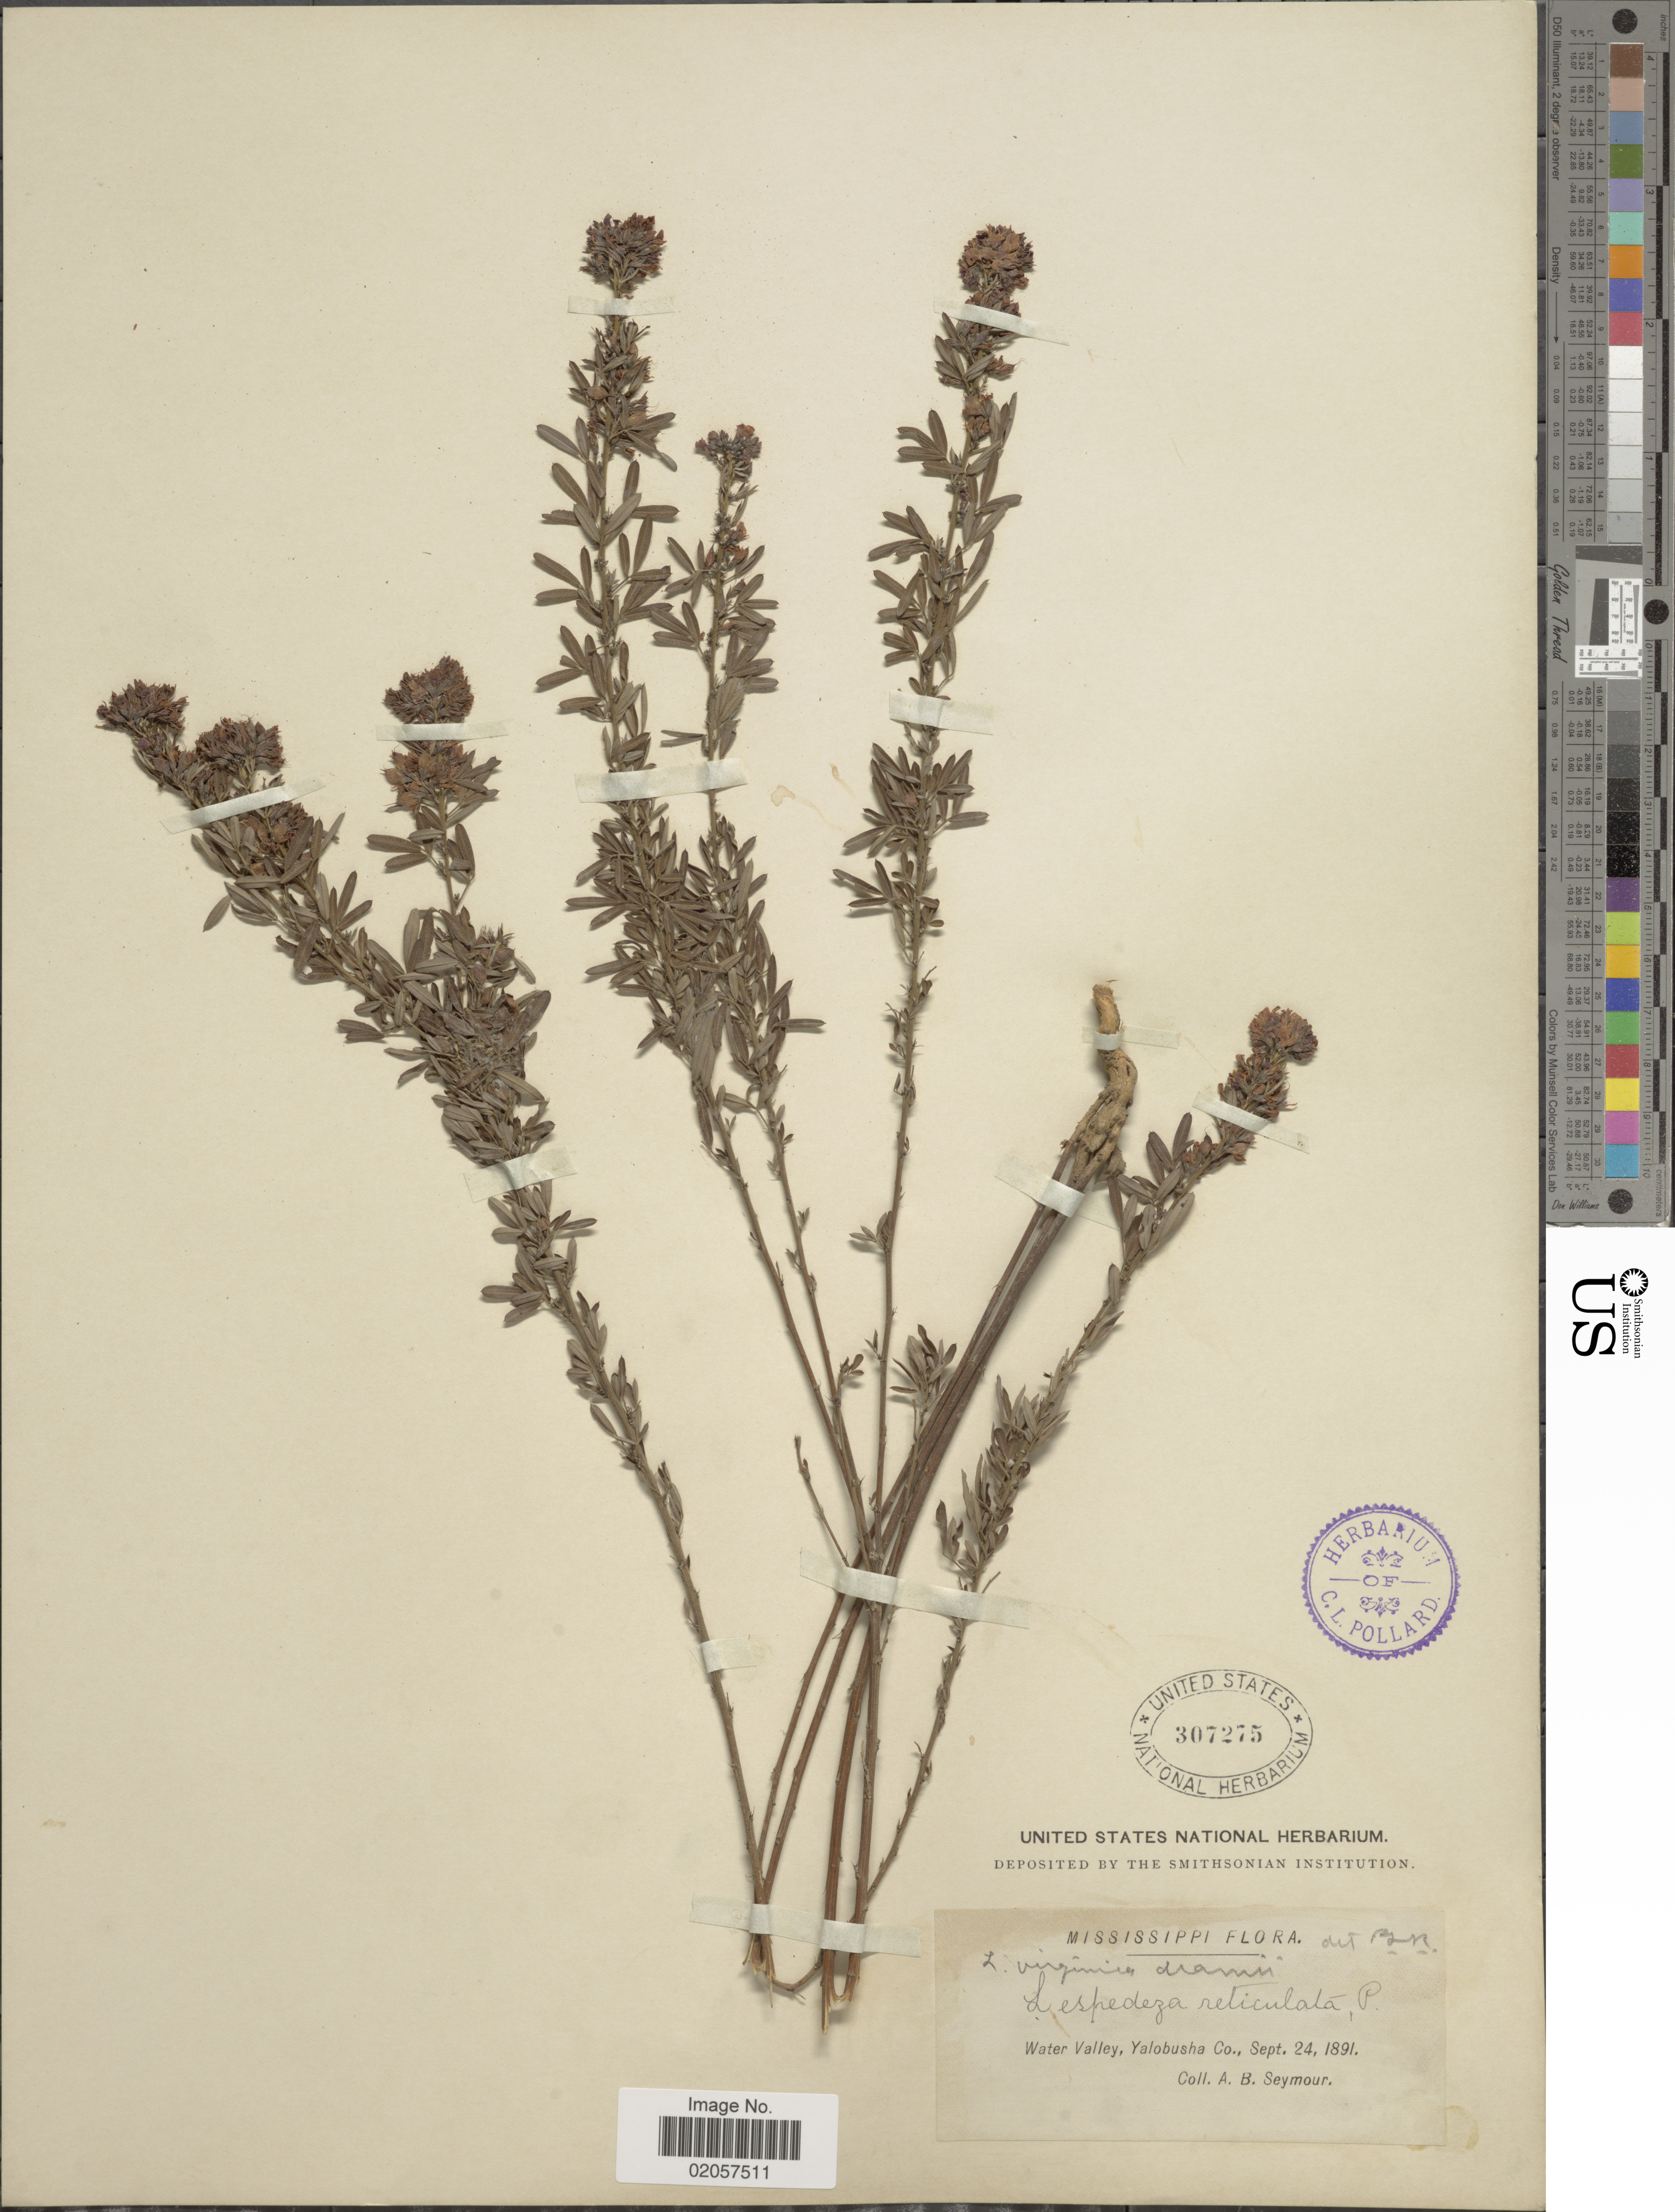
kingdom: Plantae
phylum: Tracheophyta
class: Magnoliopsida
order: Fabales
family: Fabaceae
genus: Lespedeza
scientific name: Lespedeza virginica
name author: (L.) Britton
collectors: A. Seymour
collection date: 1891-09-24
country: United States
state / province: Mississippi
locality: Water Valley, Yalobusha Co.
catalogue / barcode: US 307275